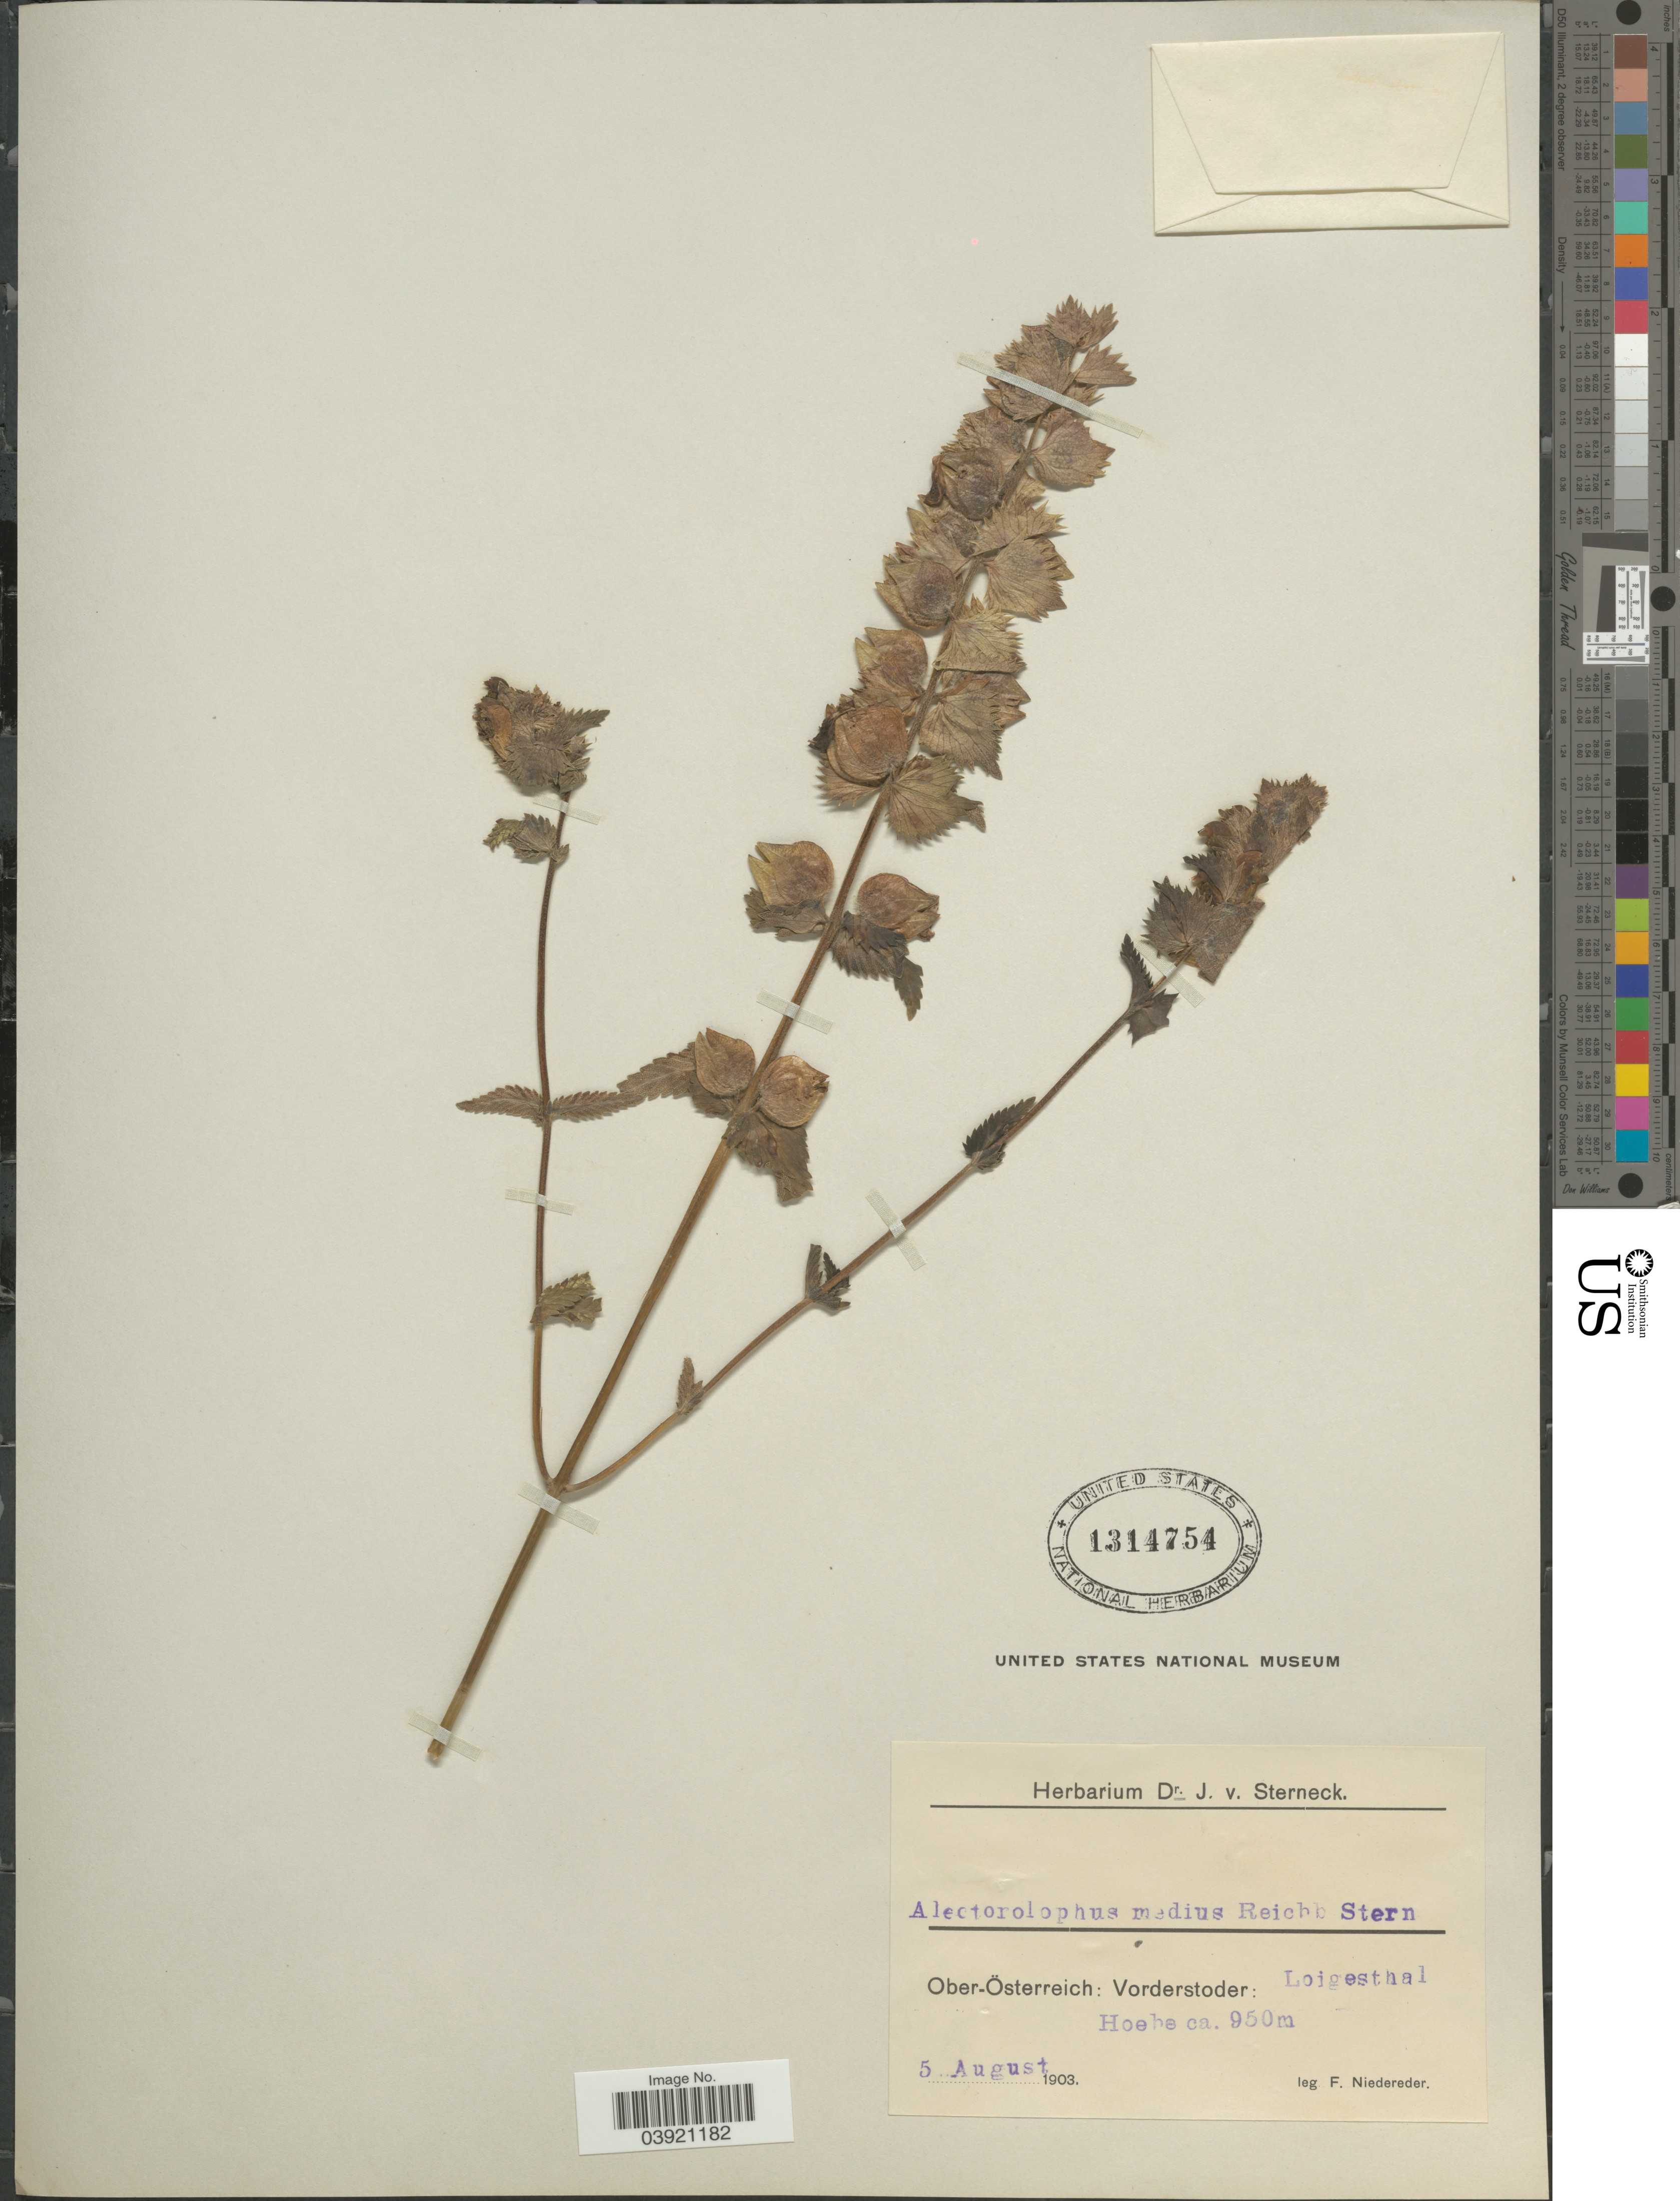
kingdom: Plantae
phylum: Tracheophyta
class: Magnoliopsida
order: Lamiales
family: Orobanchaceae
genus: Rhinanthus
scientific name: Rhinanthus medius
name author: Arvet-Touvet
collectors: F. Niedereder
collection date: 1903-08-05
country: Austria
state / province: Oberosterreich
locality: Vorderstoder: Loigesthal.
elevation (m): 950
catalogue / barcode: US 1314754